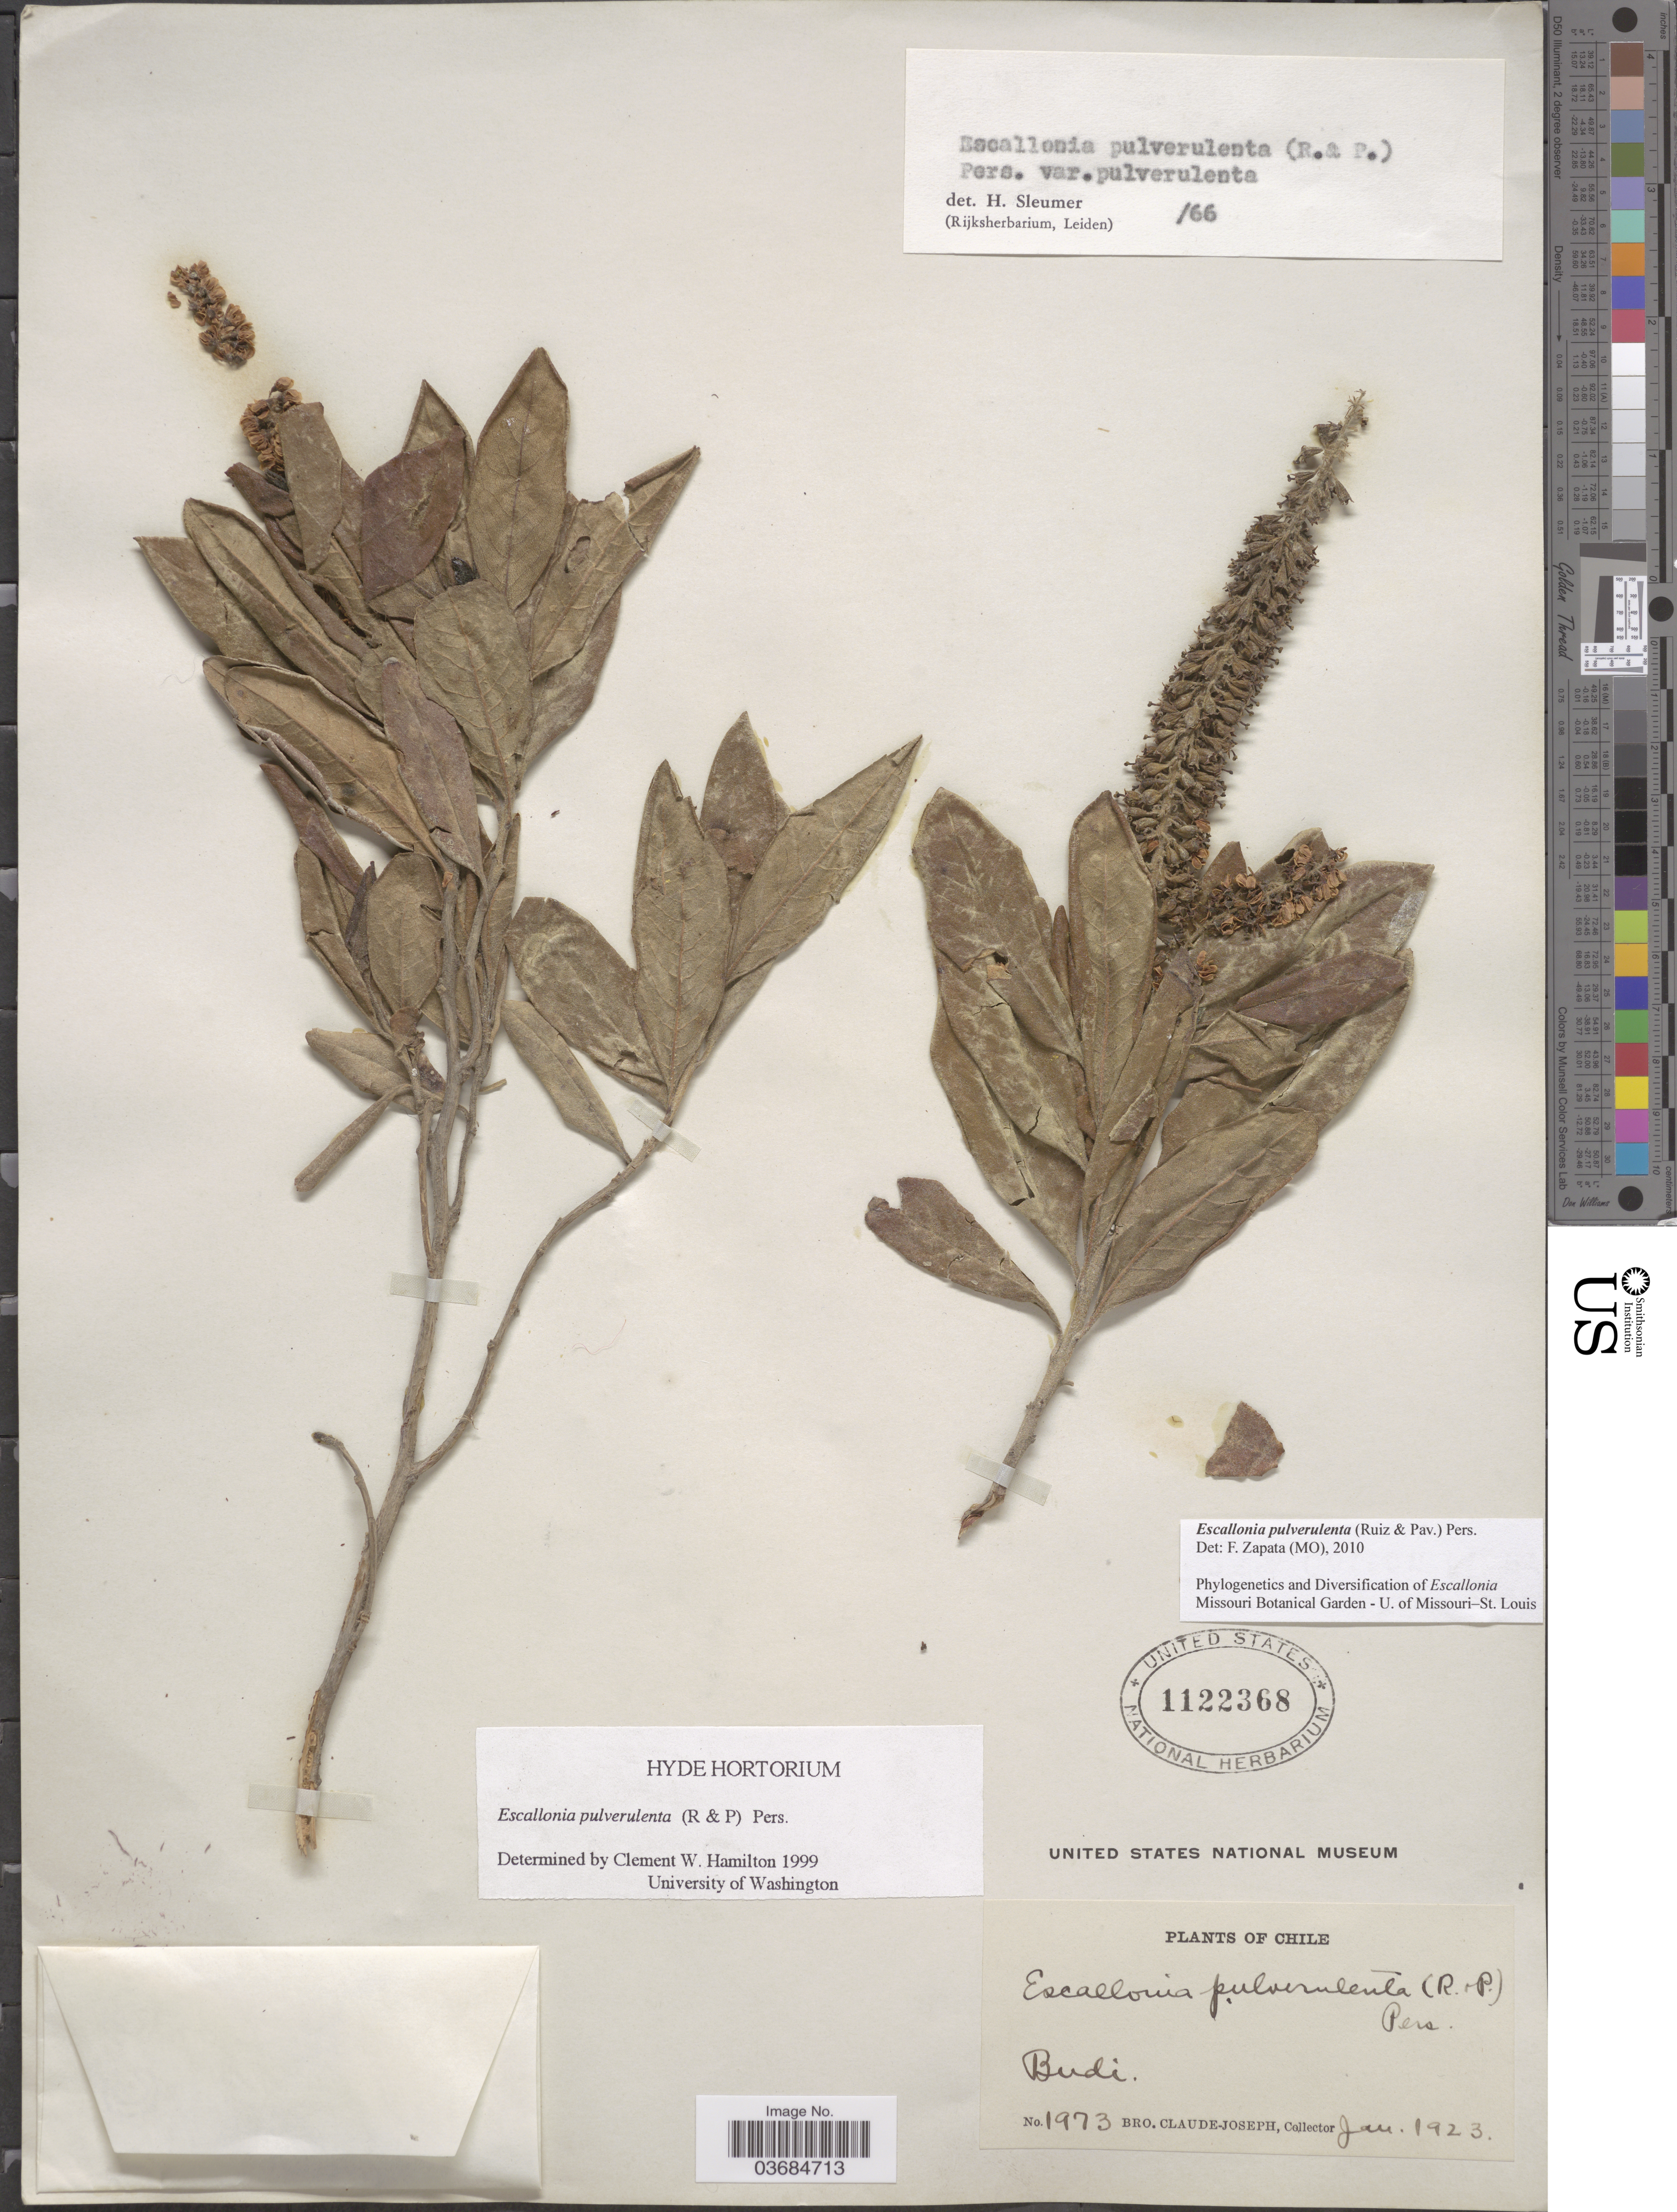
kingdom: Plantae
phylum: Tracheophyta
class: Magnoliopsida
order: Escalloniales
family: Escalloniaceae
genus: Escallonia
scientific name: Escallonia pulverulenta var. pulverulenta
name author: (Ruiz & Pav.) Pers.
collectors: Bro. Claude-Joseph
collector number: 1973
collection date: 1923-01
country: Chile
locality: Budi.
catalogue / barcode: US 1122368